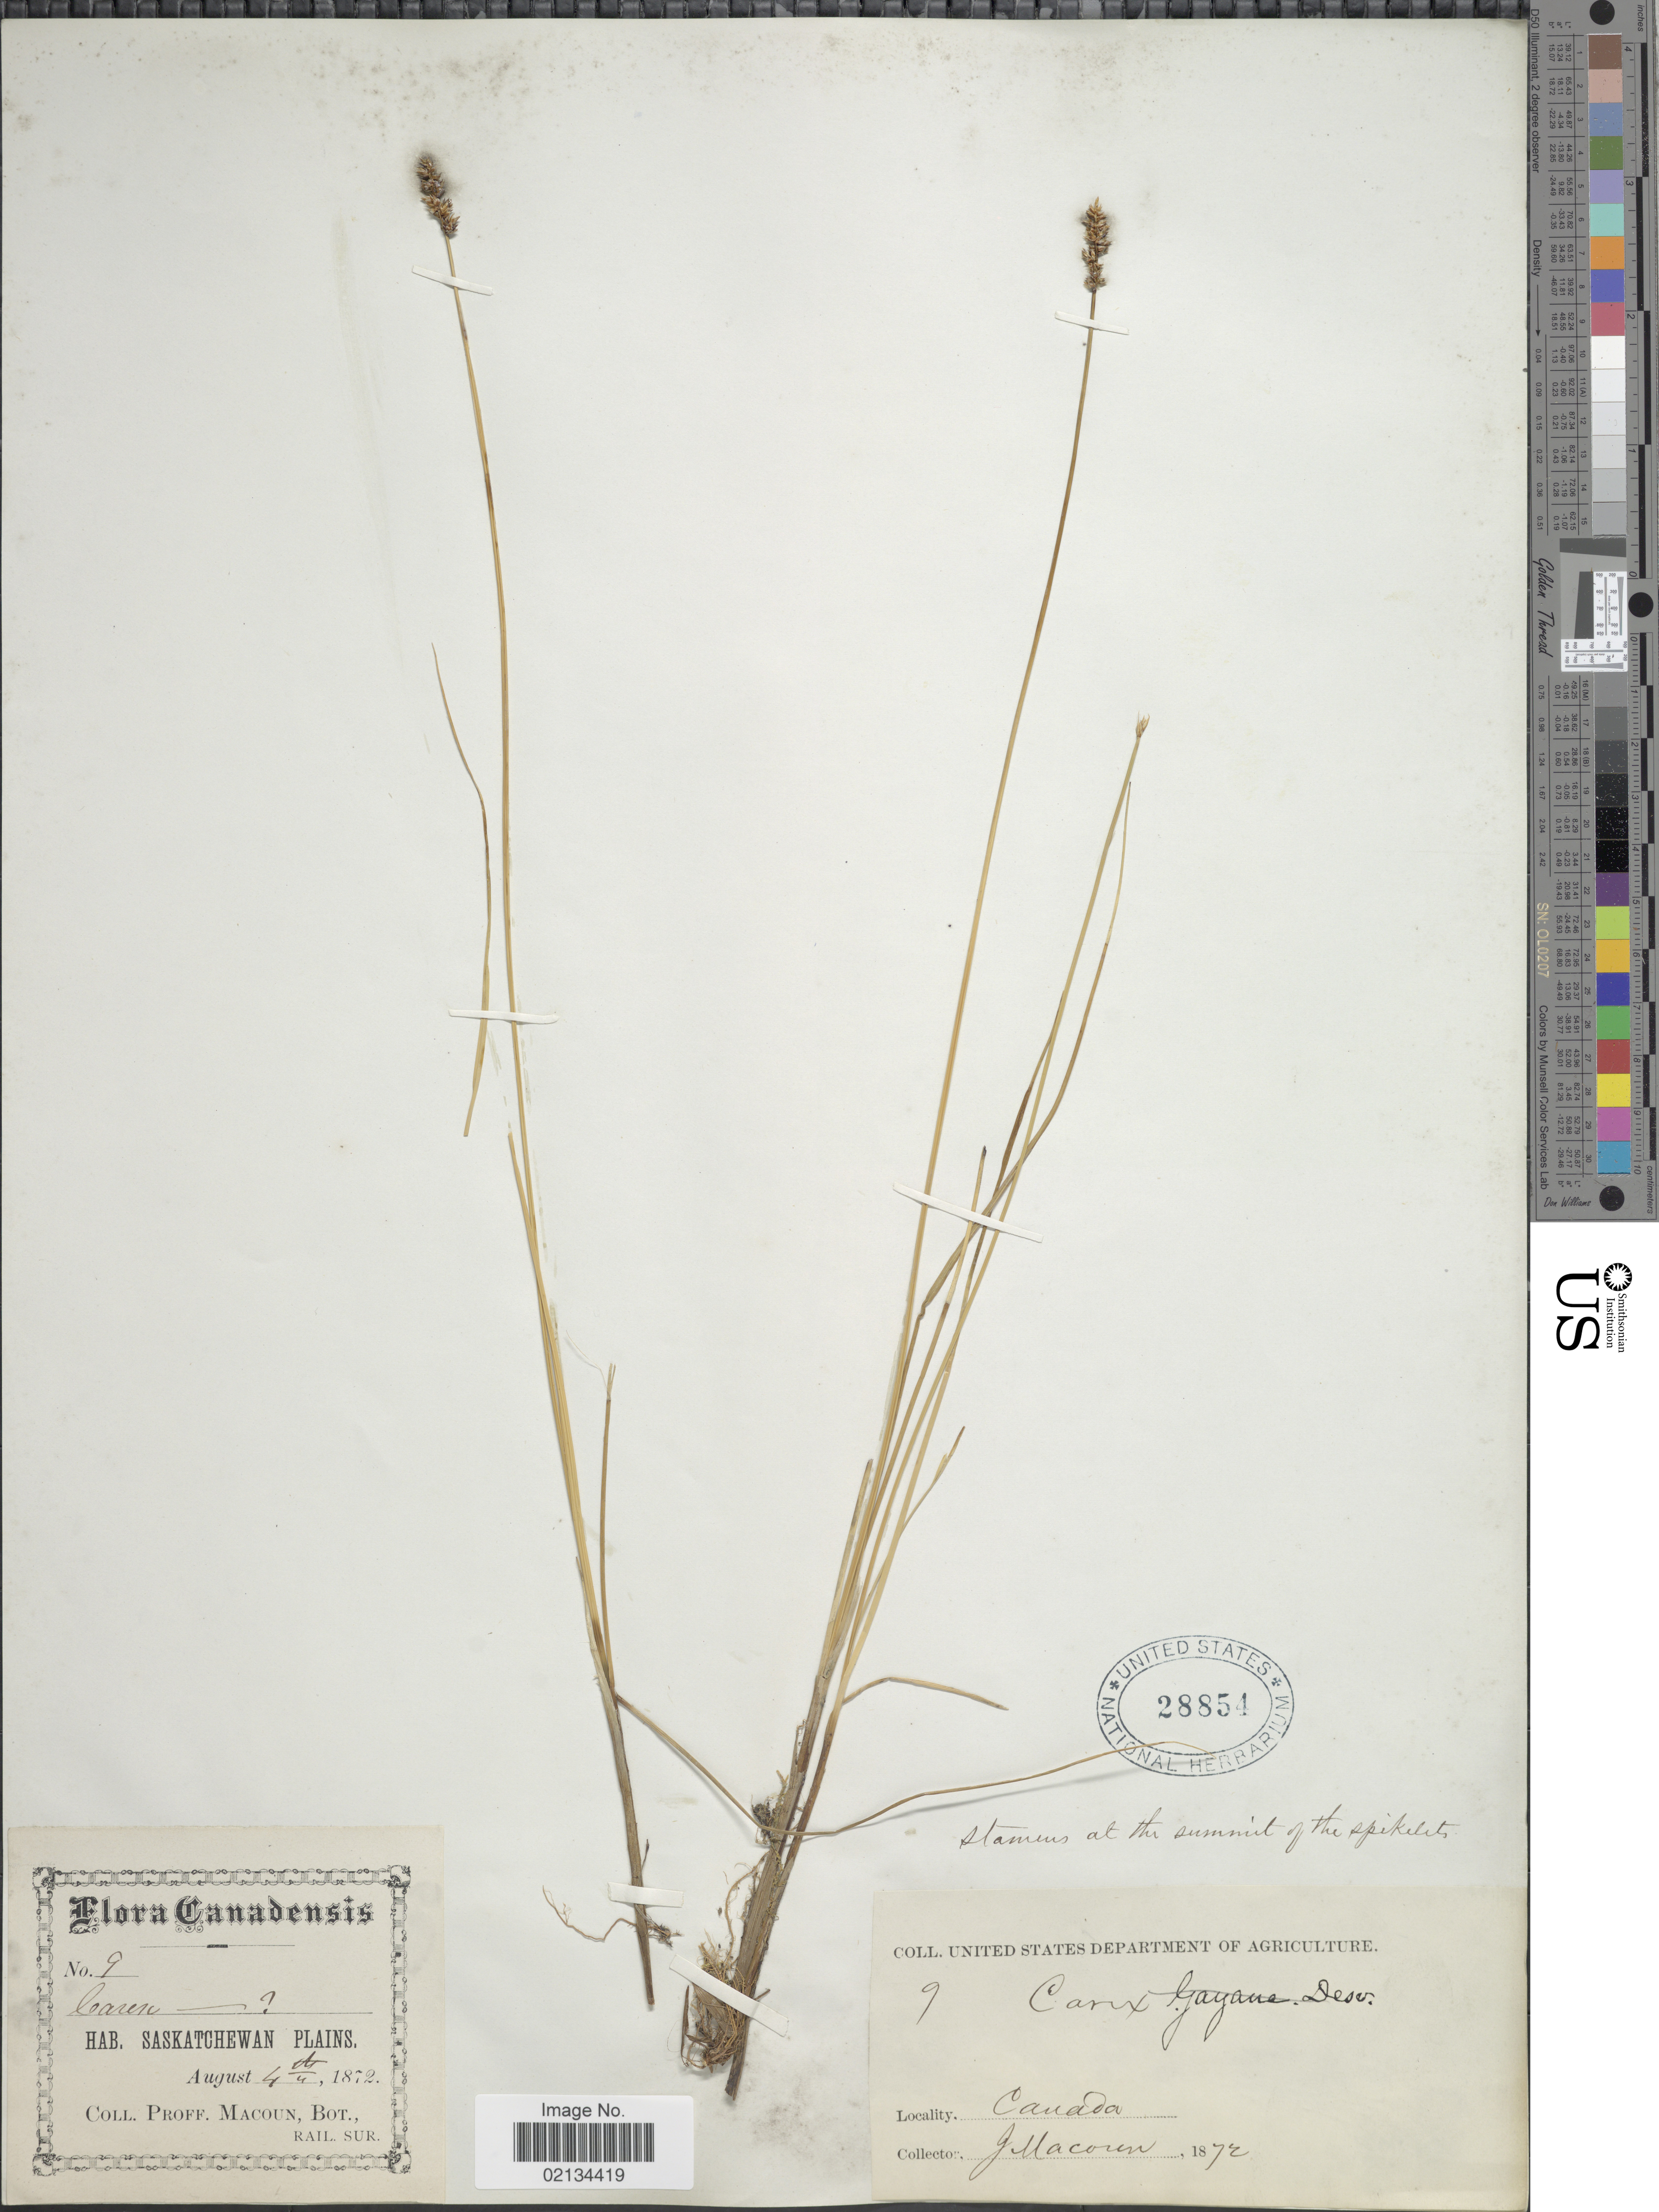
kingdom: Plantae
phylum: Tracheophyta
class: Liliopsida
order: Poales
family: Cyperaceae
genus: Carex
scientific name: Carex simulata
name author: Mack.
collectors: J. Macoun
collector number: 9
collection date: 1872-08-04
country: Canada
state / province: Saskatchewan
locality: Canadensis, Saskatchewan Plains.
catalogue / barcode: US 28854